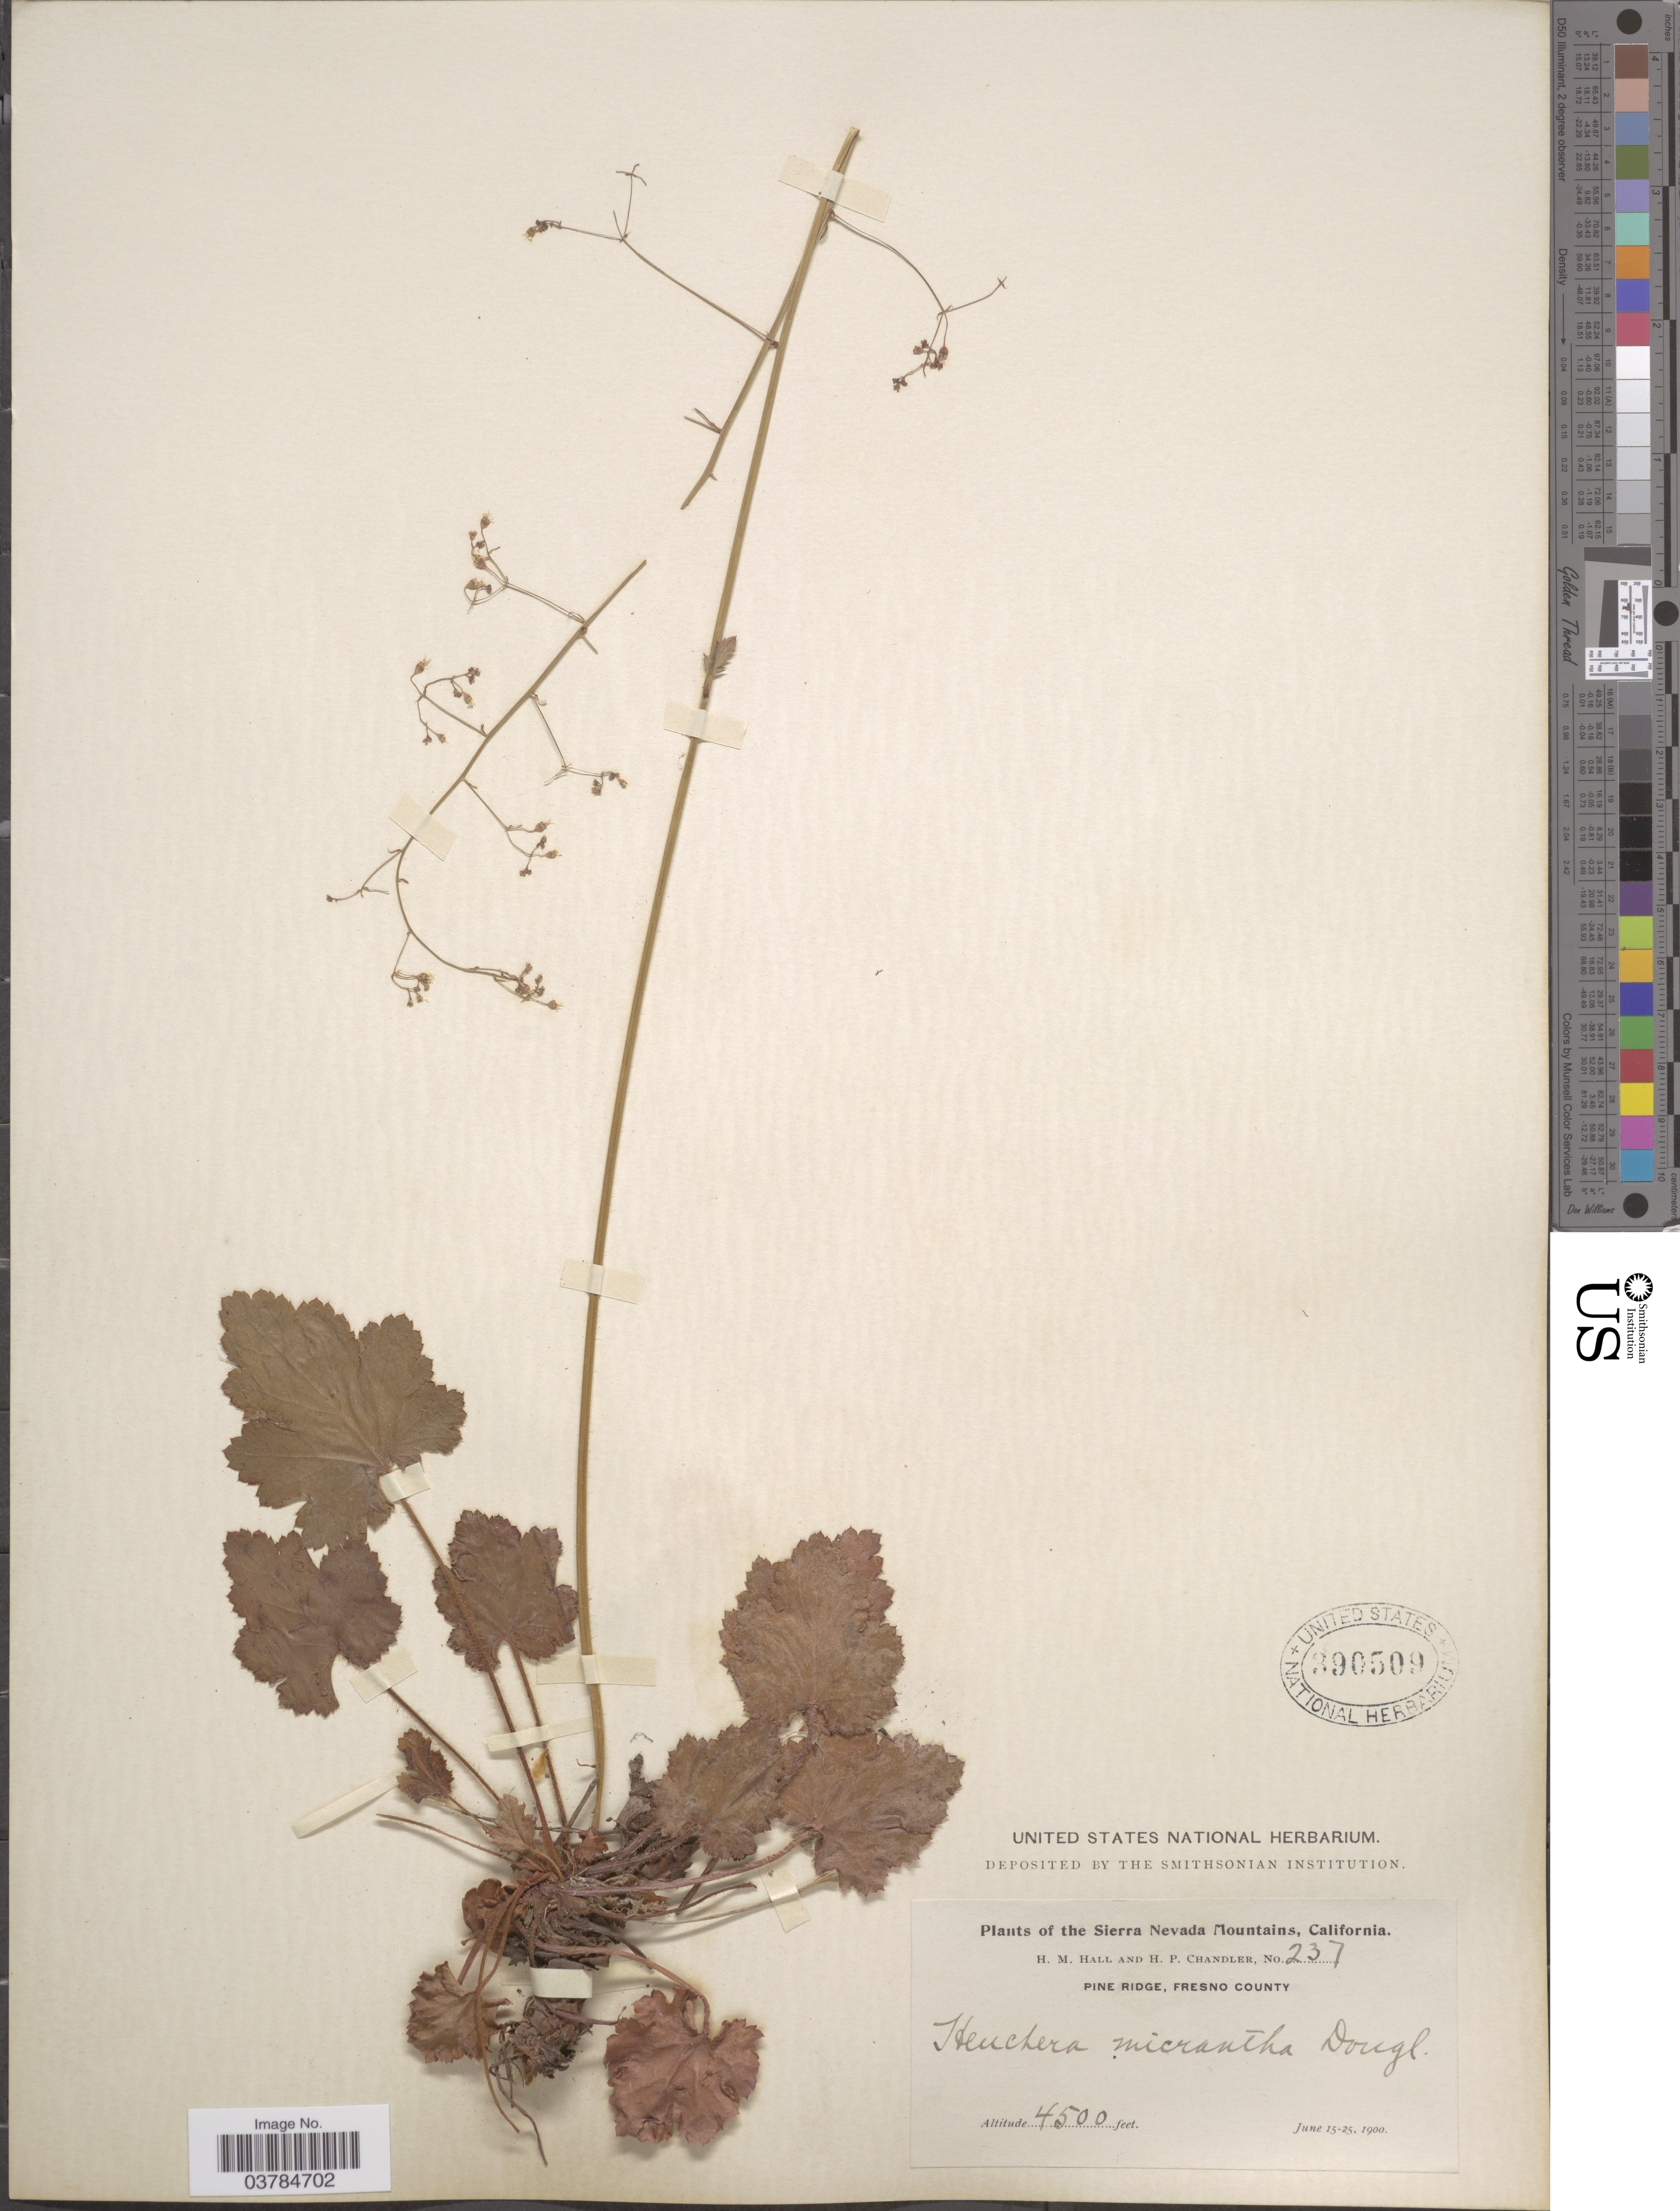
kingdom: Plantae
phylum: Tracheophyta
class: Magnoliopsida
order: Saxifragales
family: Saxifragaceae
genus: Heuchera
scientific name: Heuchera micrantha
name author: Douglas ex Lindl.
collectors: H. M. Hall & H. Chandler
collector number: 237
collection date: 1900-06-15/1900-06-25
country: United States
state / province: California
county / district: Fresno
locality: The Sierra Nevada Mountains. Pine Ridge, Fresno County.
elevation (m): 1372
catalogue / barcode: US 390509